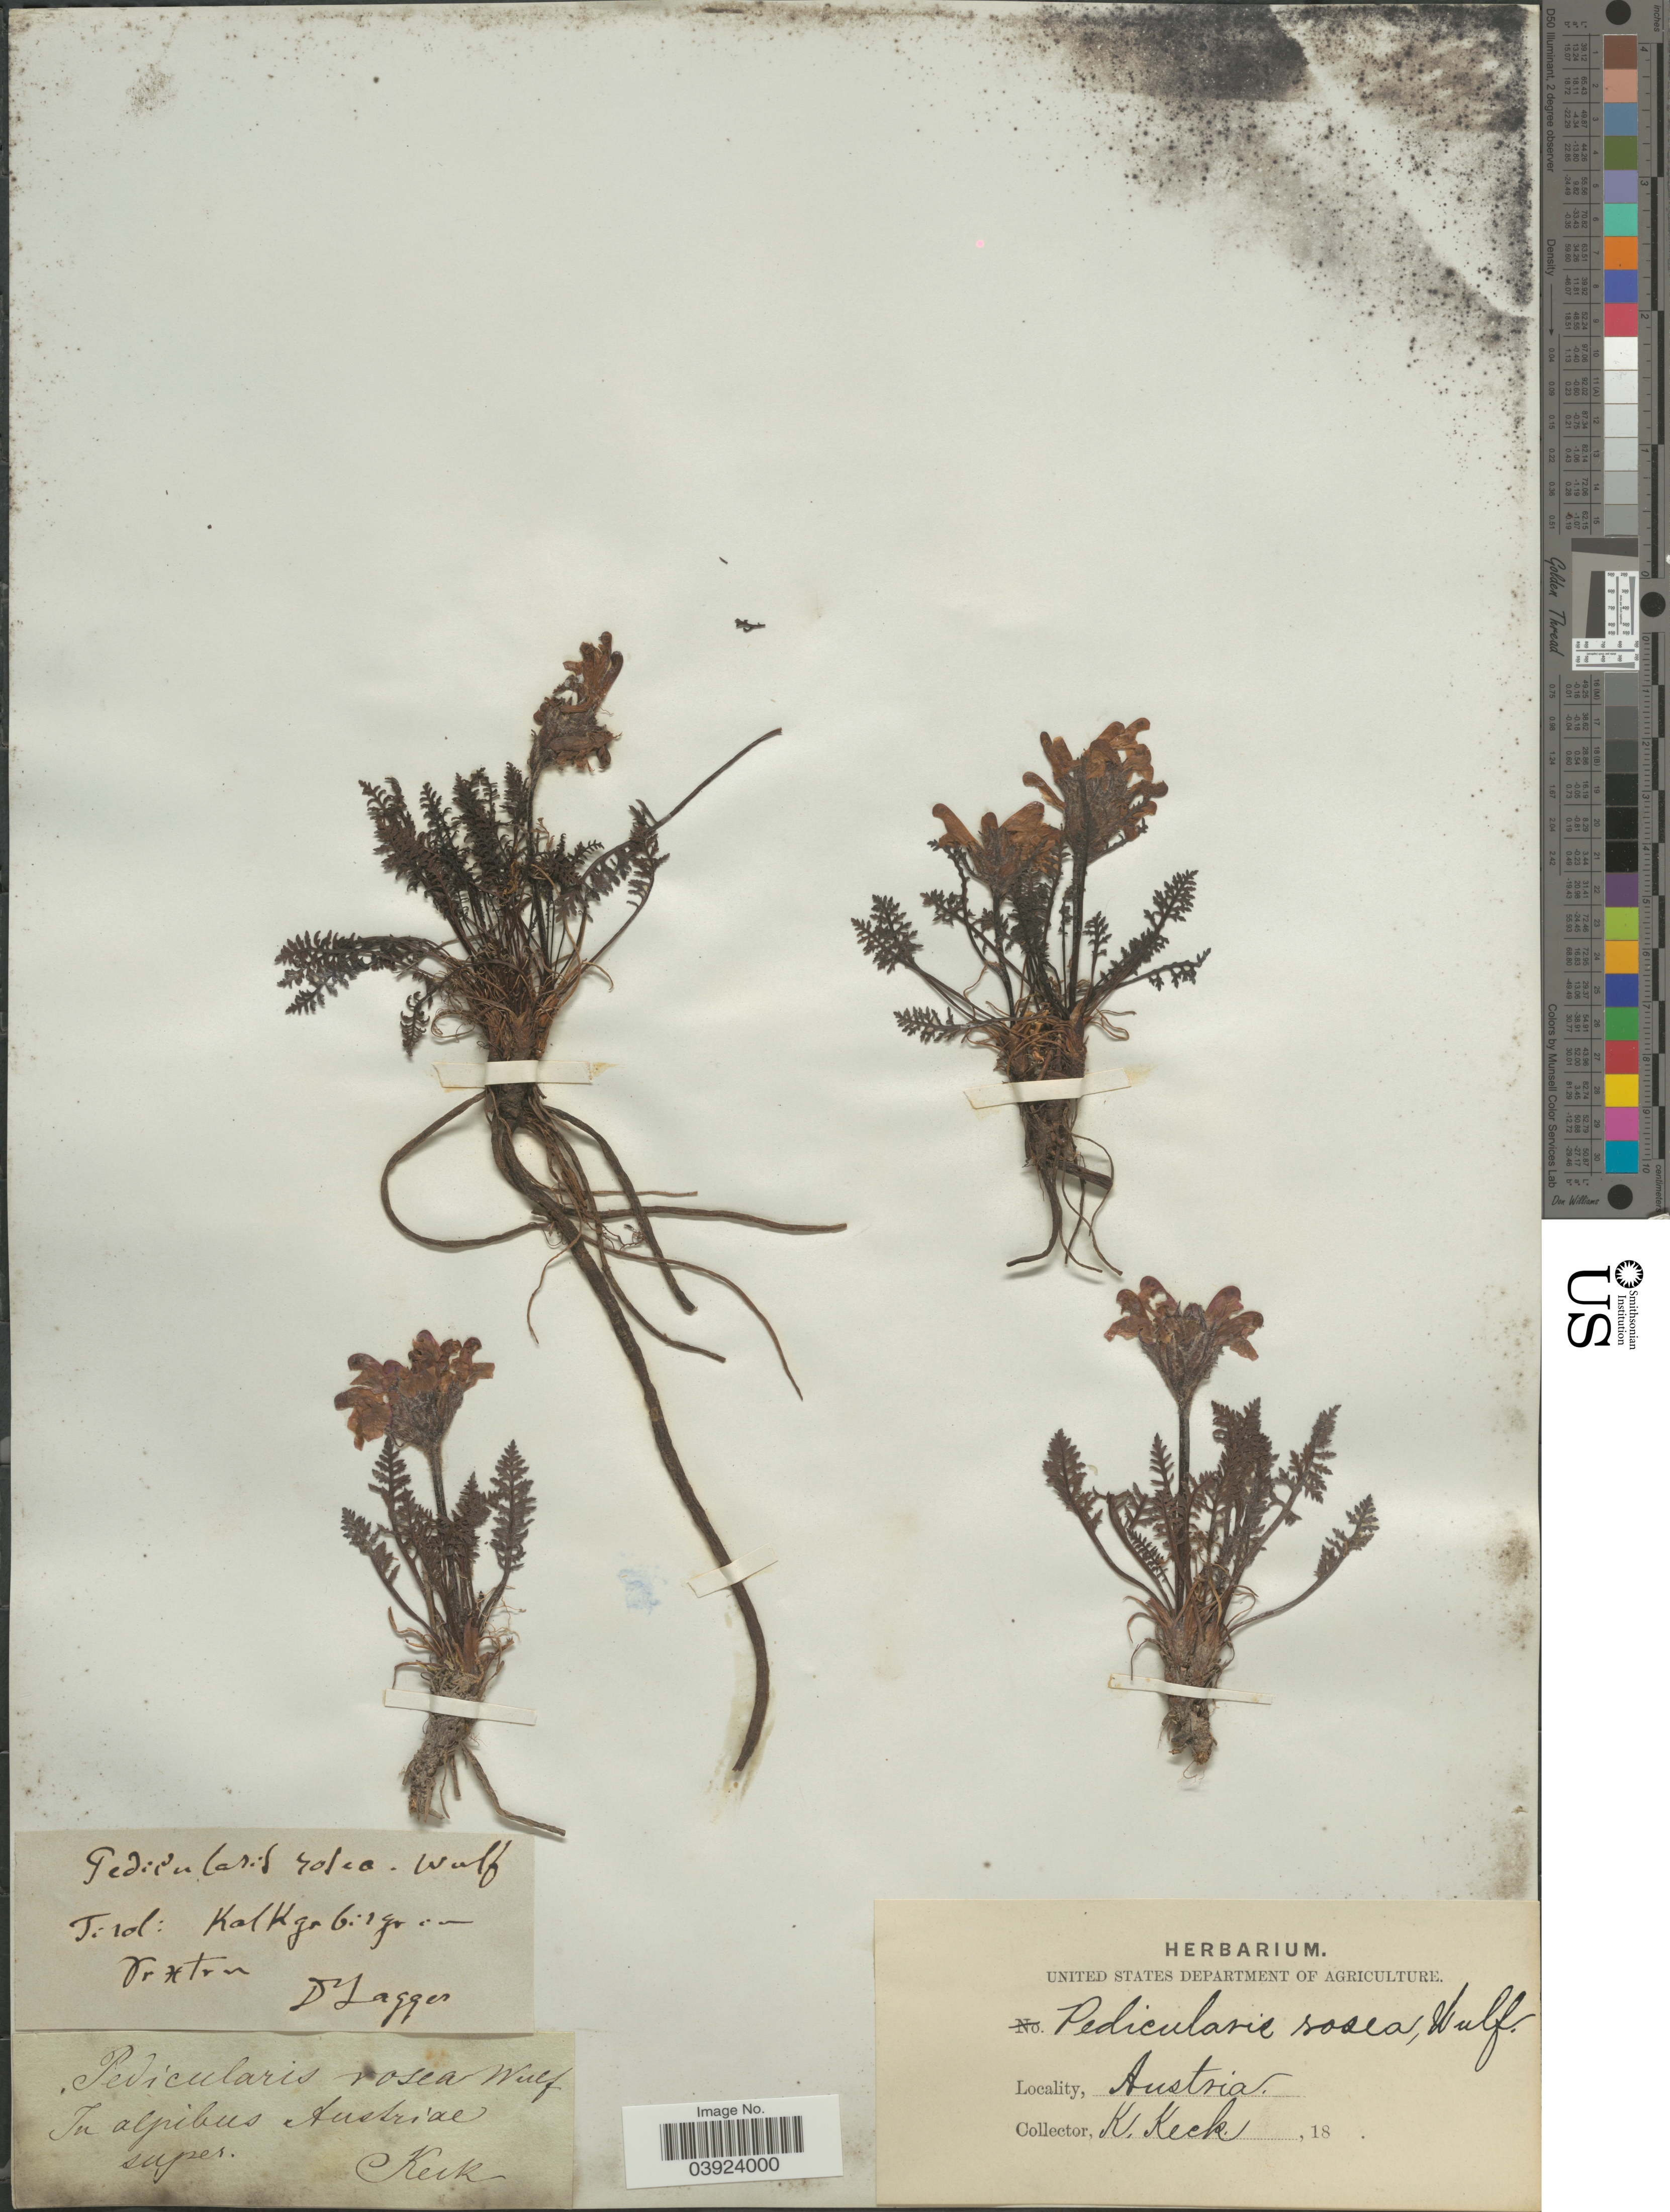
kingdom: Plantae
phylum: Tracheophyta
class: Magnoliopsida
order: Lamiales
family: Orobanchaceae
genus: Pedicularis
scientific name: Pedicularis rosea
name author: Wulfen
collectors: F. J. Lagger & K. Keck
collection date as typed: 18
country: Austria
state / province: Tirol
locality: Kalkgebirge. In alpibus Austriae.